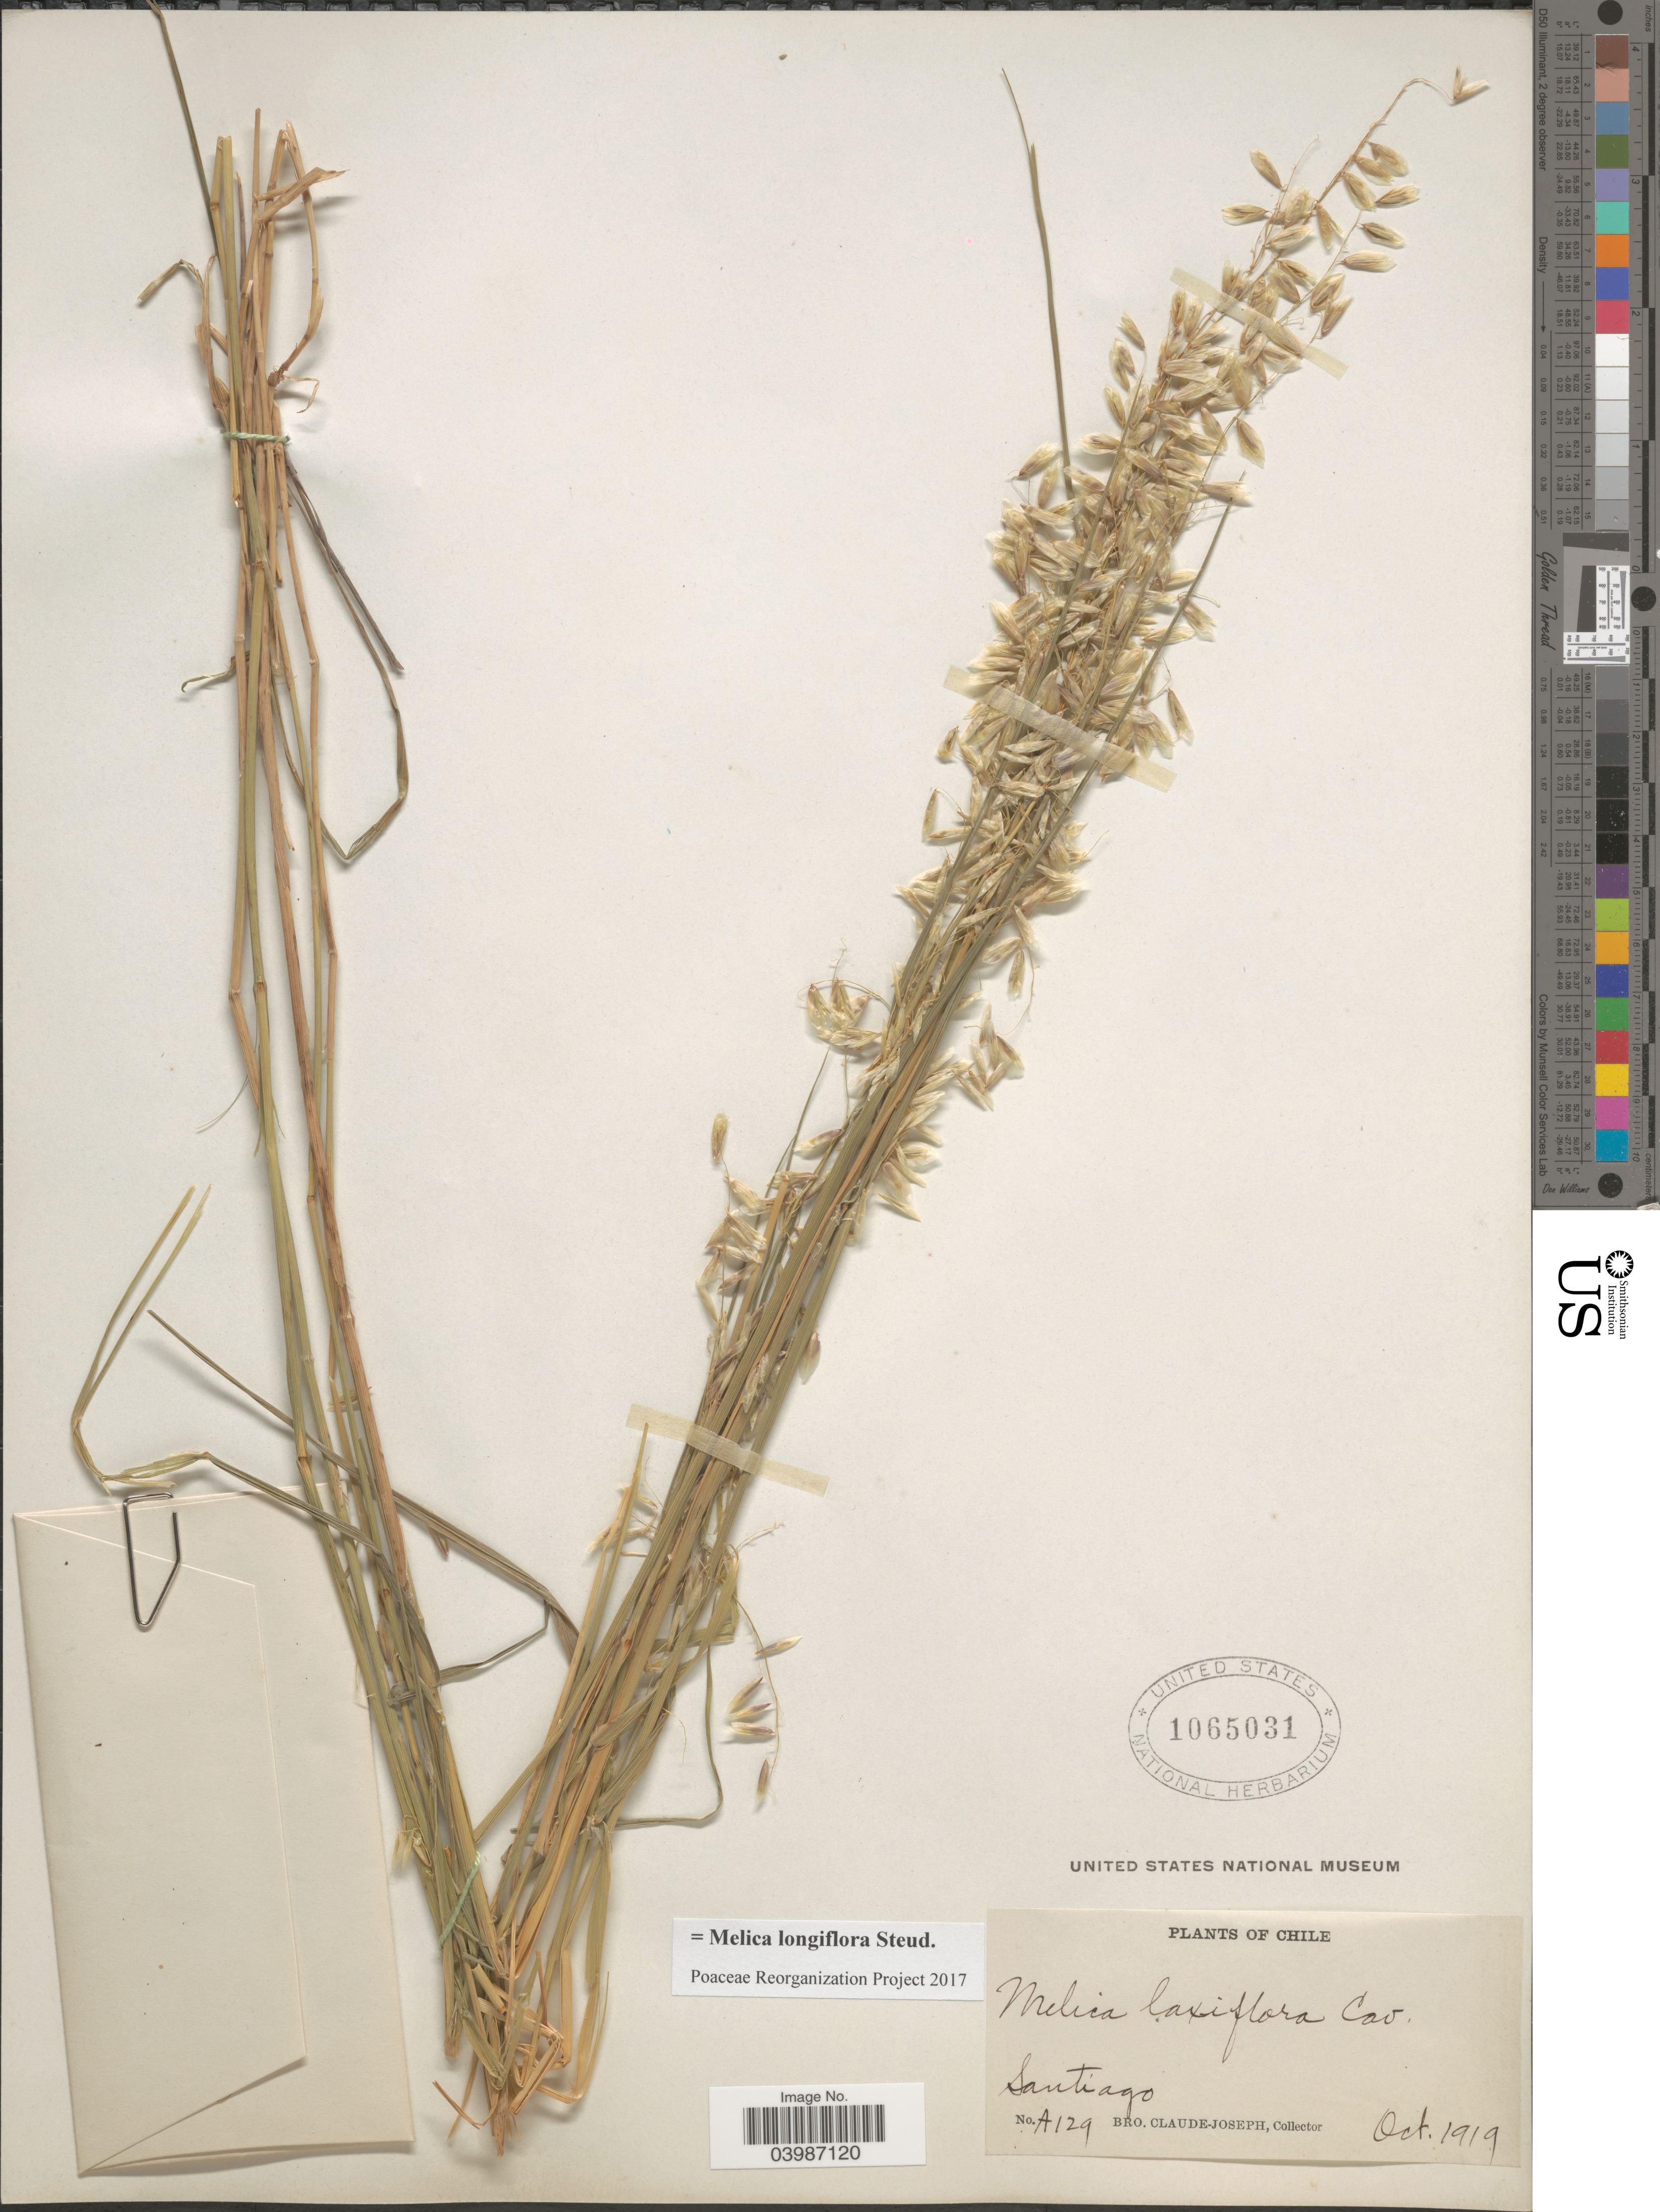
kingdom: Plantae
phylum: Tracheophyta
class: Liliopsida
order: Poales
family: Poaceae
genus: Melica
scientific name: Melica longiflora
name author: Steud.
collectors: Bro. Claude-Joseph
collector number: A129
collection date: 1919-10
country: Chile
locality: Santiago.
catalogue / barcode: US 1065031